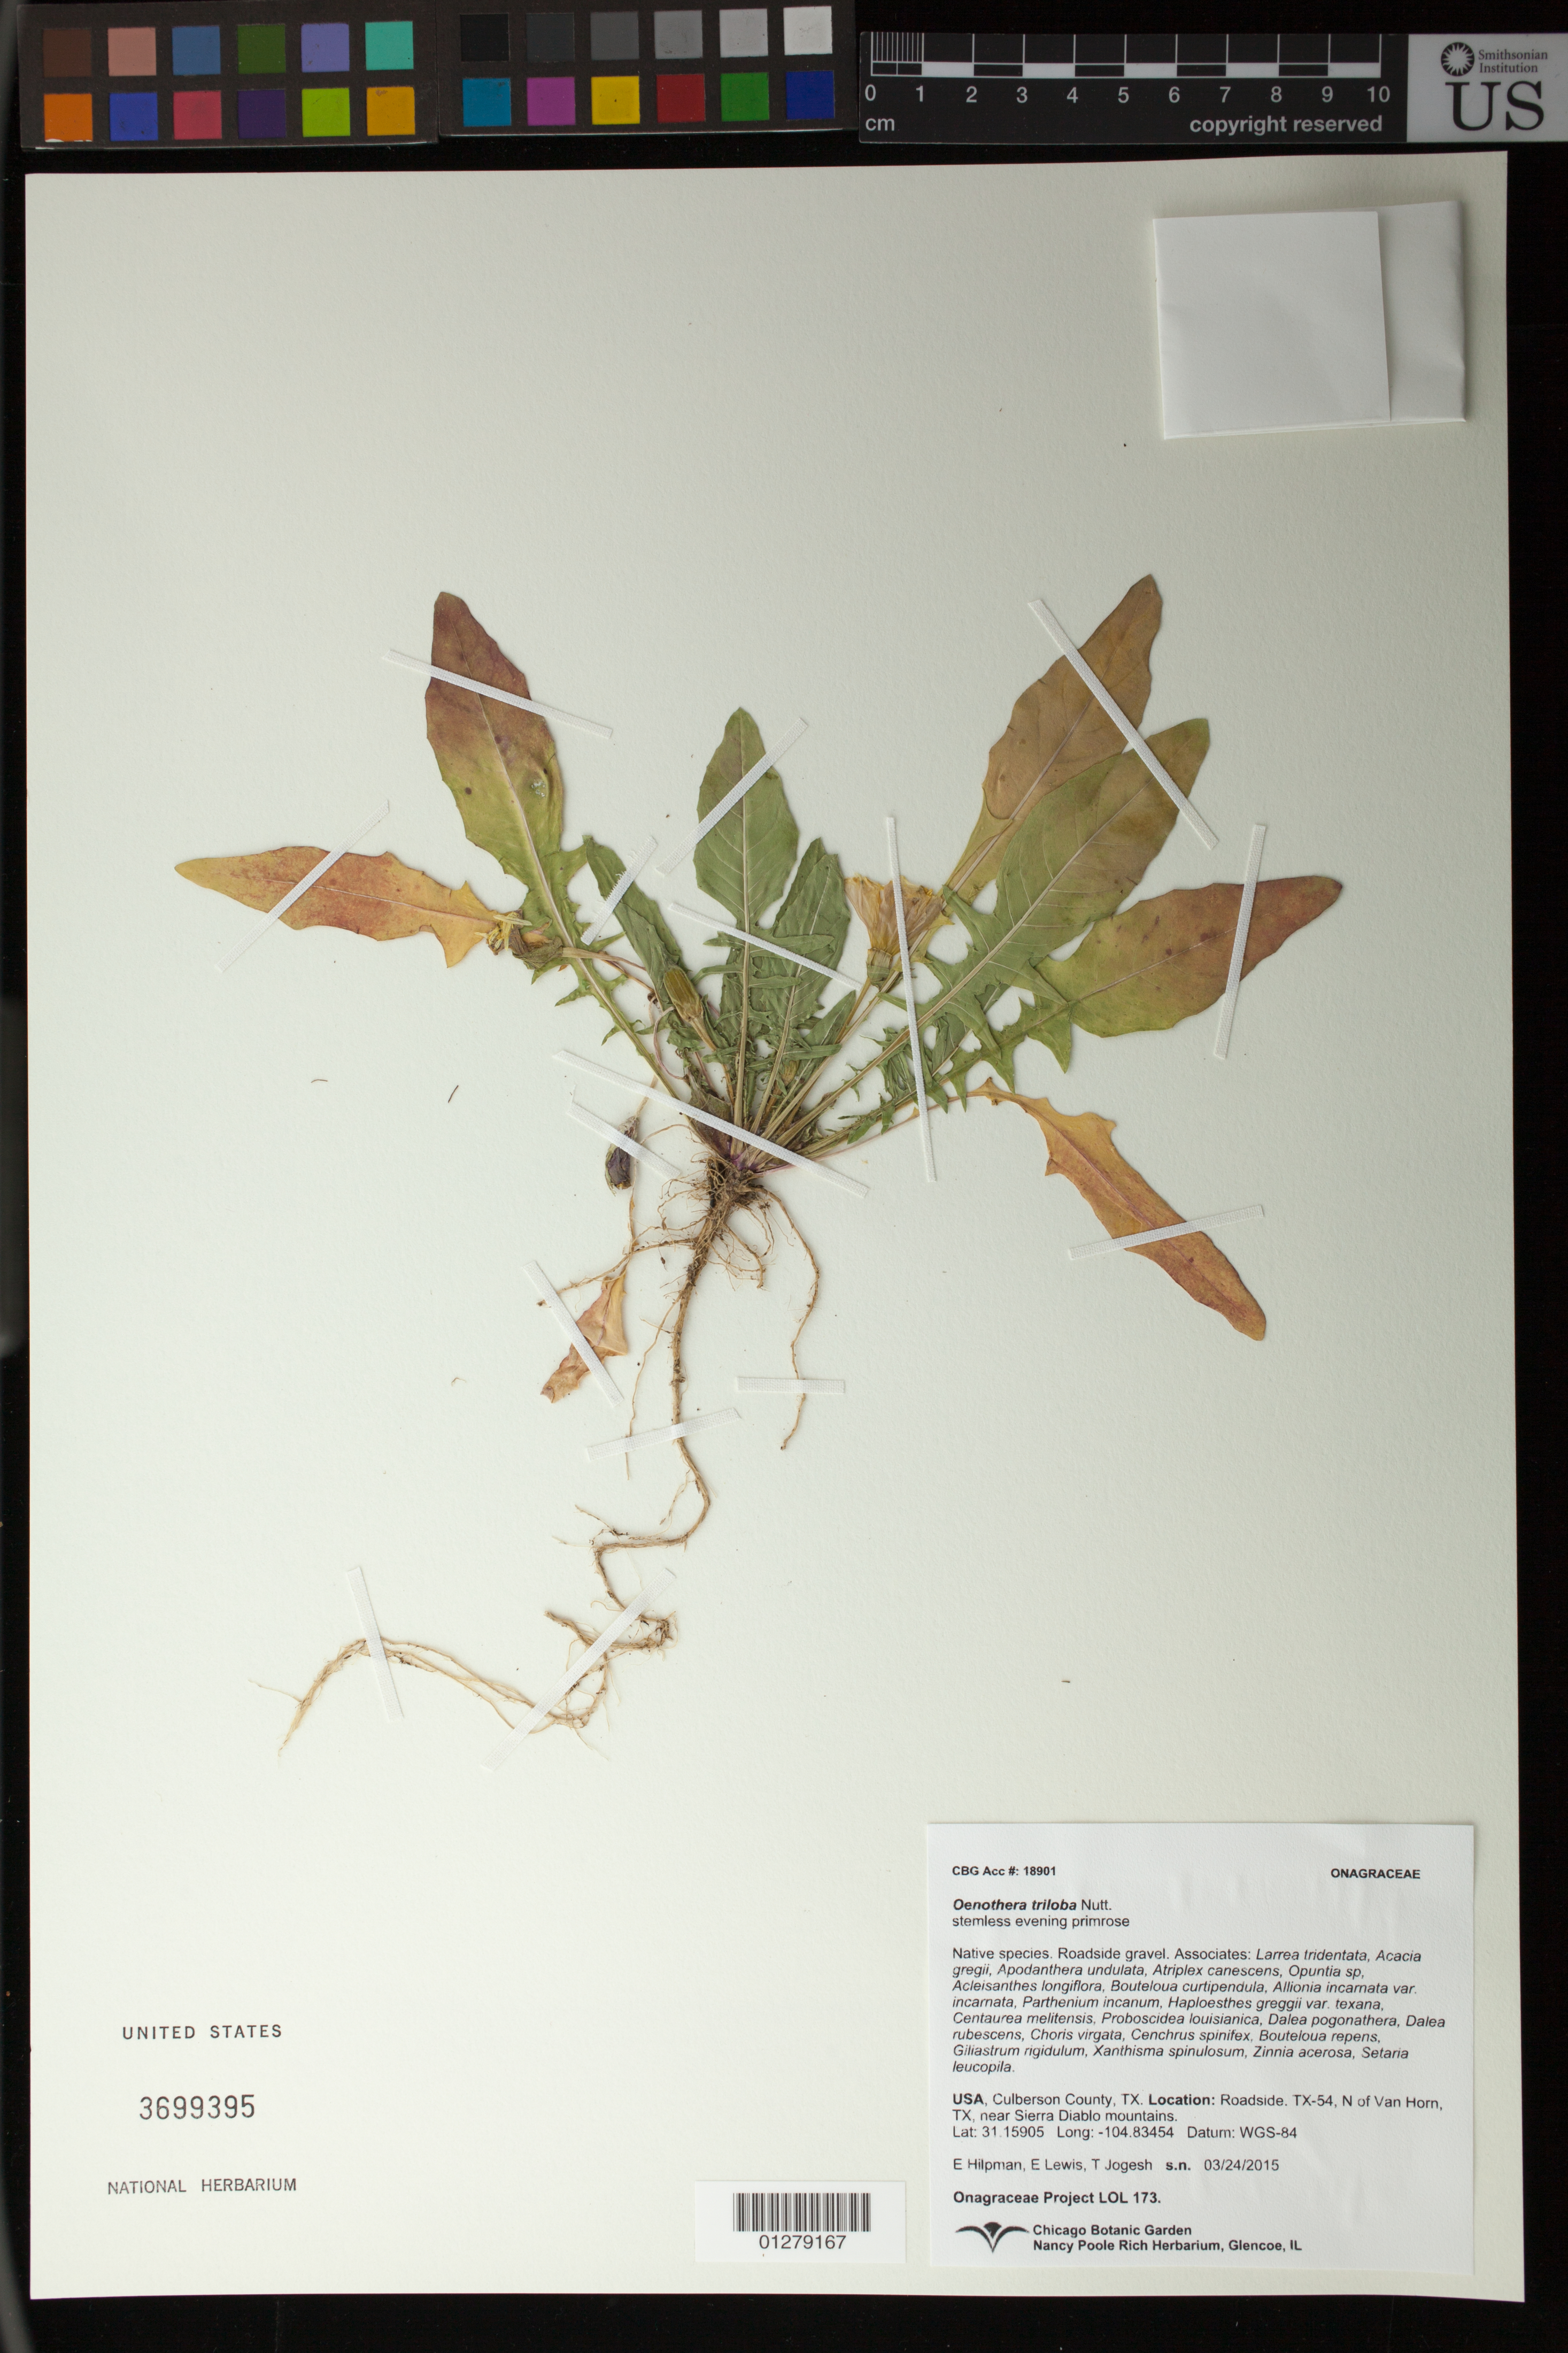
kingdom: Plantae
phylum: Tracheophyta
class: Magnoliopsida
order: Myrtales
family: Onagraceae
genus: Oenothera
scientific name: Oenothera triloba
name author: Nutt.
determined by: Wagner, W. L., (BOT), Smithsonian Institution - National Museum of Natural History (UNITED STATES)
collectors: E. Hilpman, E. Lewis & T. Jojesh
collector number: LOL 173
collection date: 2015-03-19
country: United States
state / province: Texas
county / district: Culberson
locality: road shoulder on TX state Hwy 54, near Sierra Diablo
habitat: Roadside gravel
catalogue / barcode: US 3699395